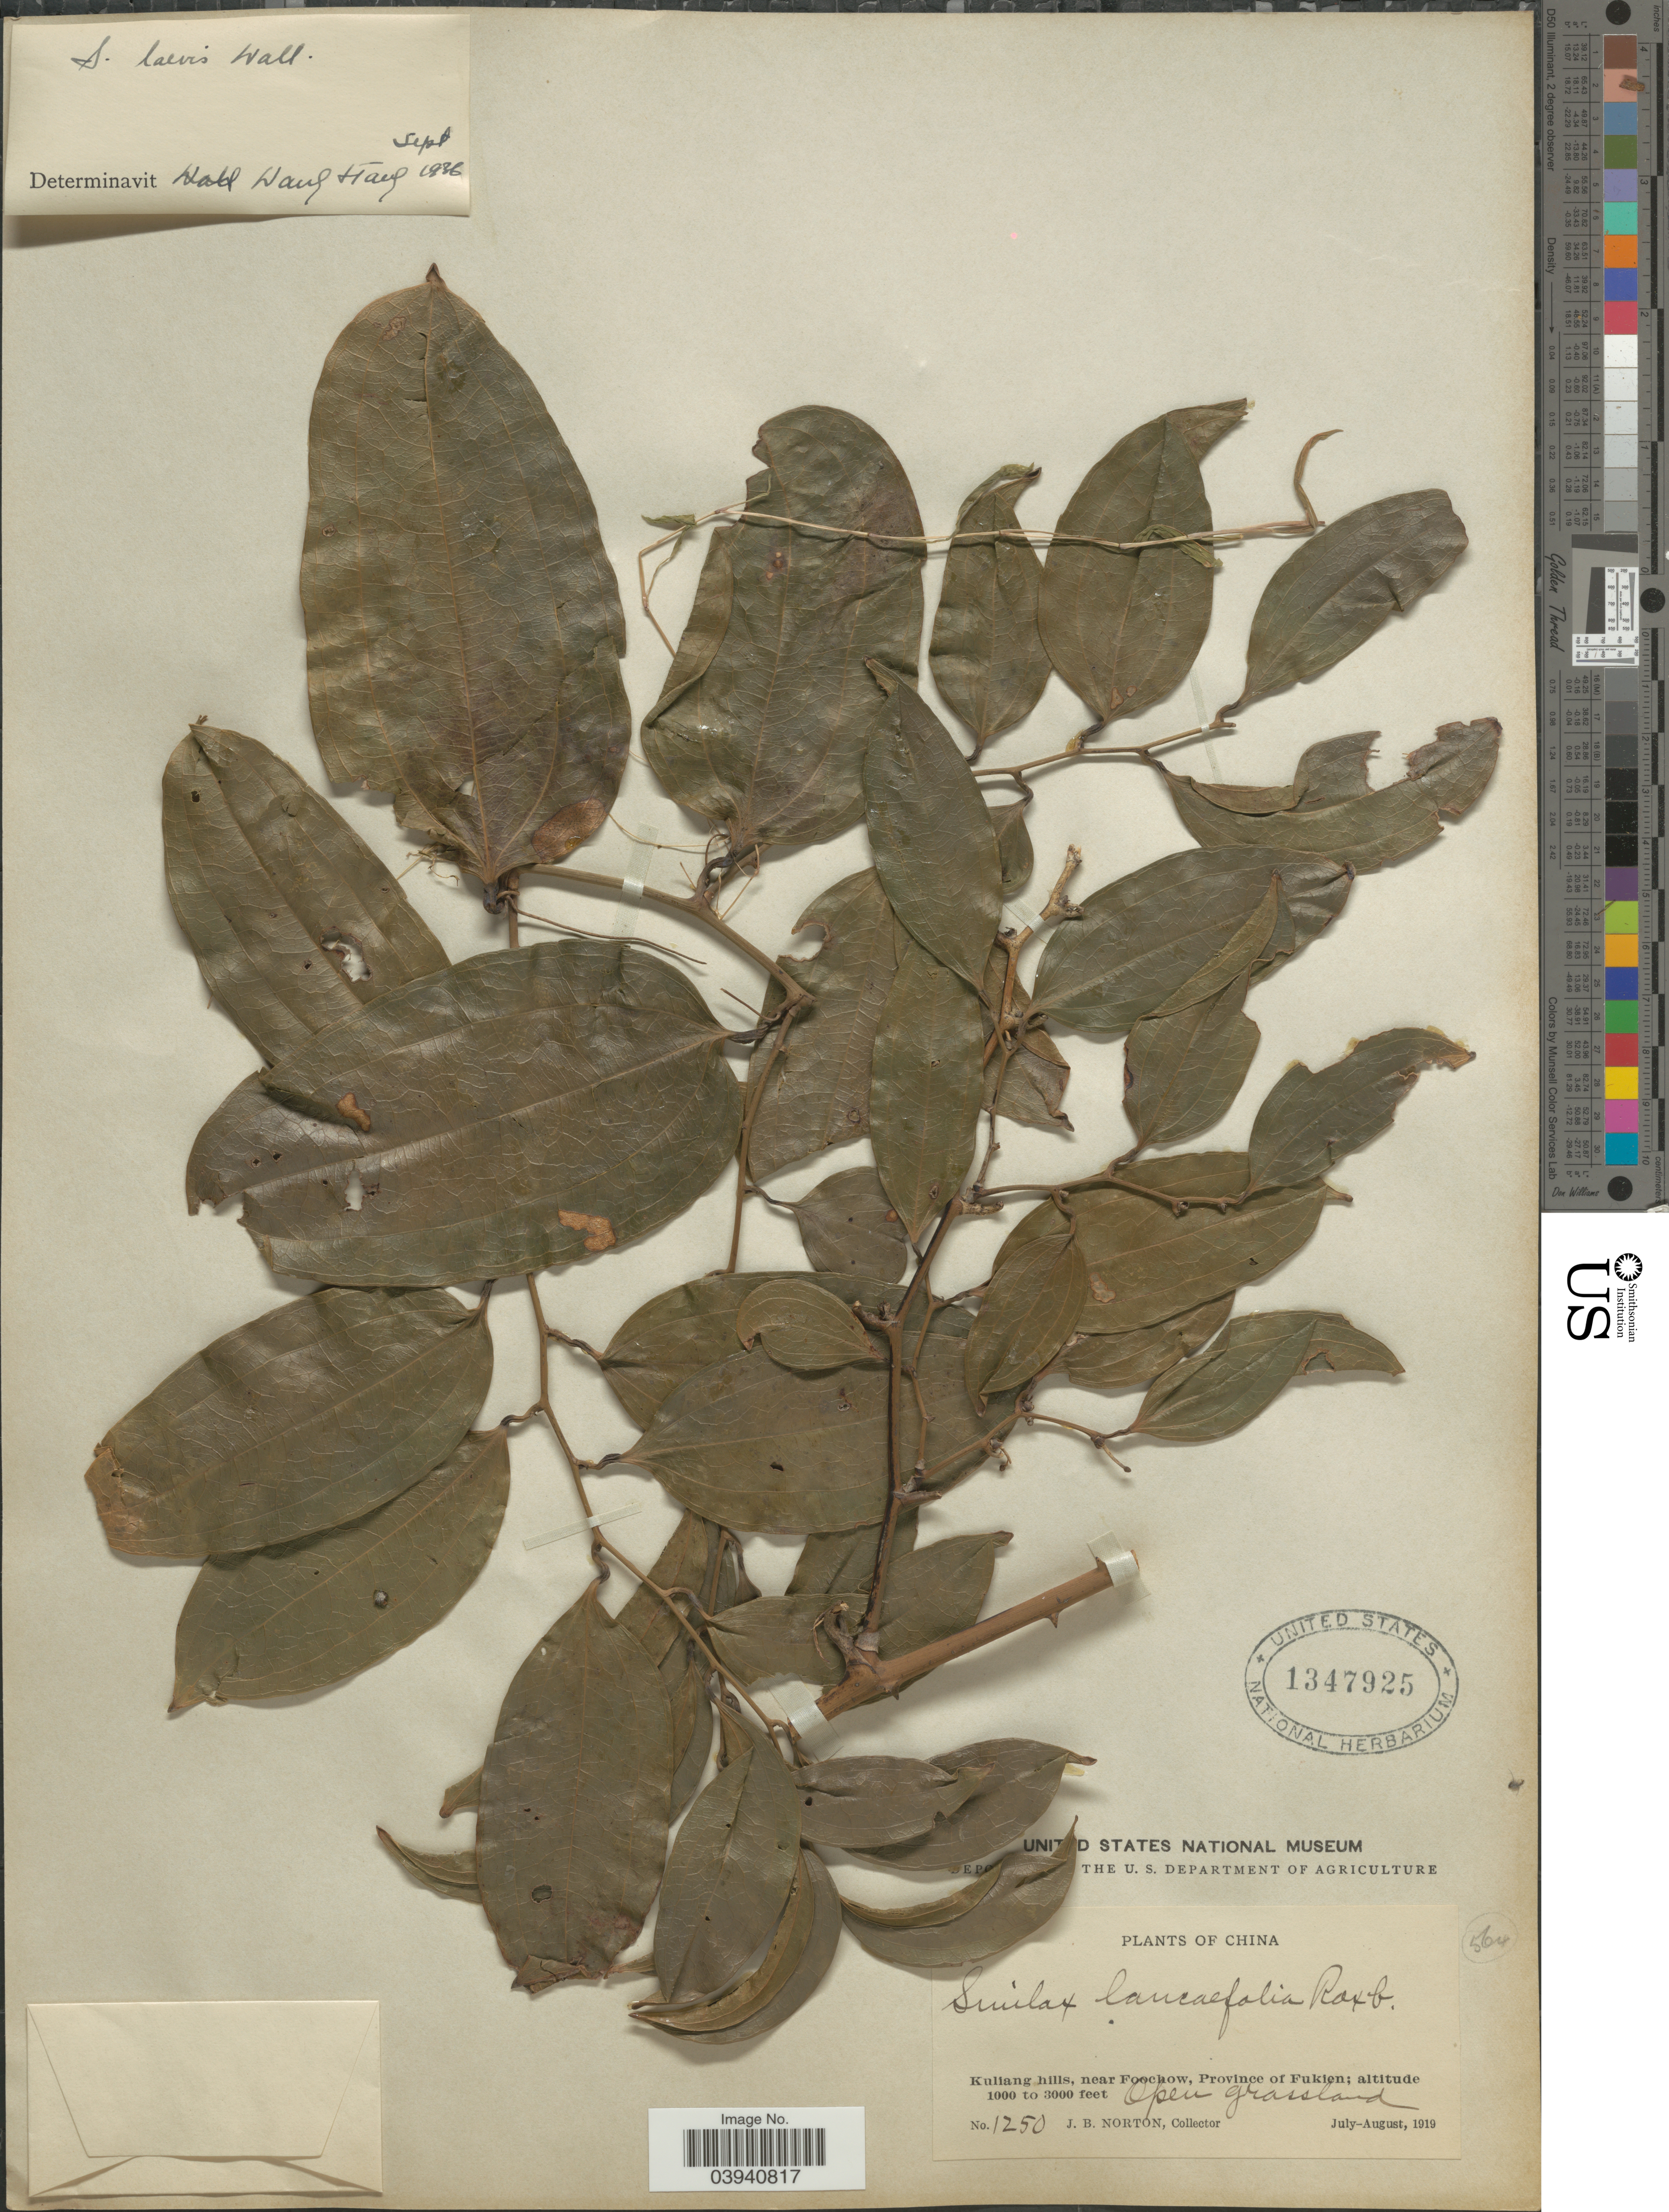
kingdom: Plantae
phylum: Tracheophyta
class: Liliopsida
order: Liliales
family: Smilacaceae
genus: Smilax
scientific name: Smilax laevis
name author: Wall. ex A. DC.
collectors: J. B. Norton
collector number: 1250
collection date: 1919-07/1919-08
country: China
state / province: Fujian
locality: Kuliang hills, near Foochow, Province of Fukien. Open grassland.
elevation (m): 305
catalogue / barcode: US 1347925